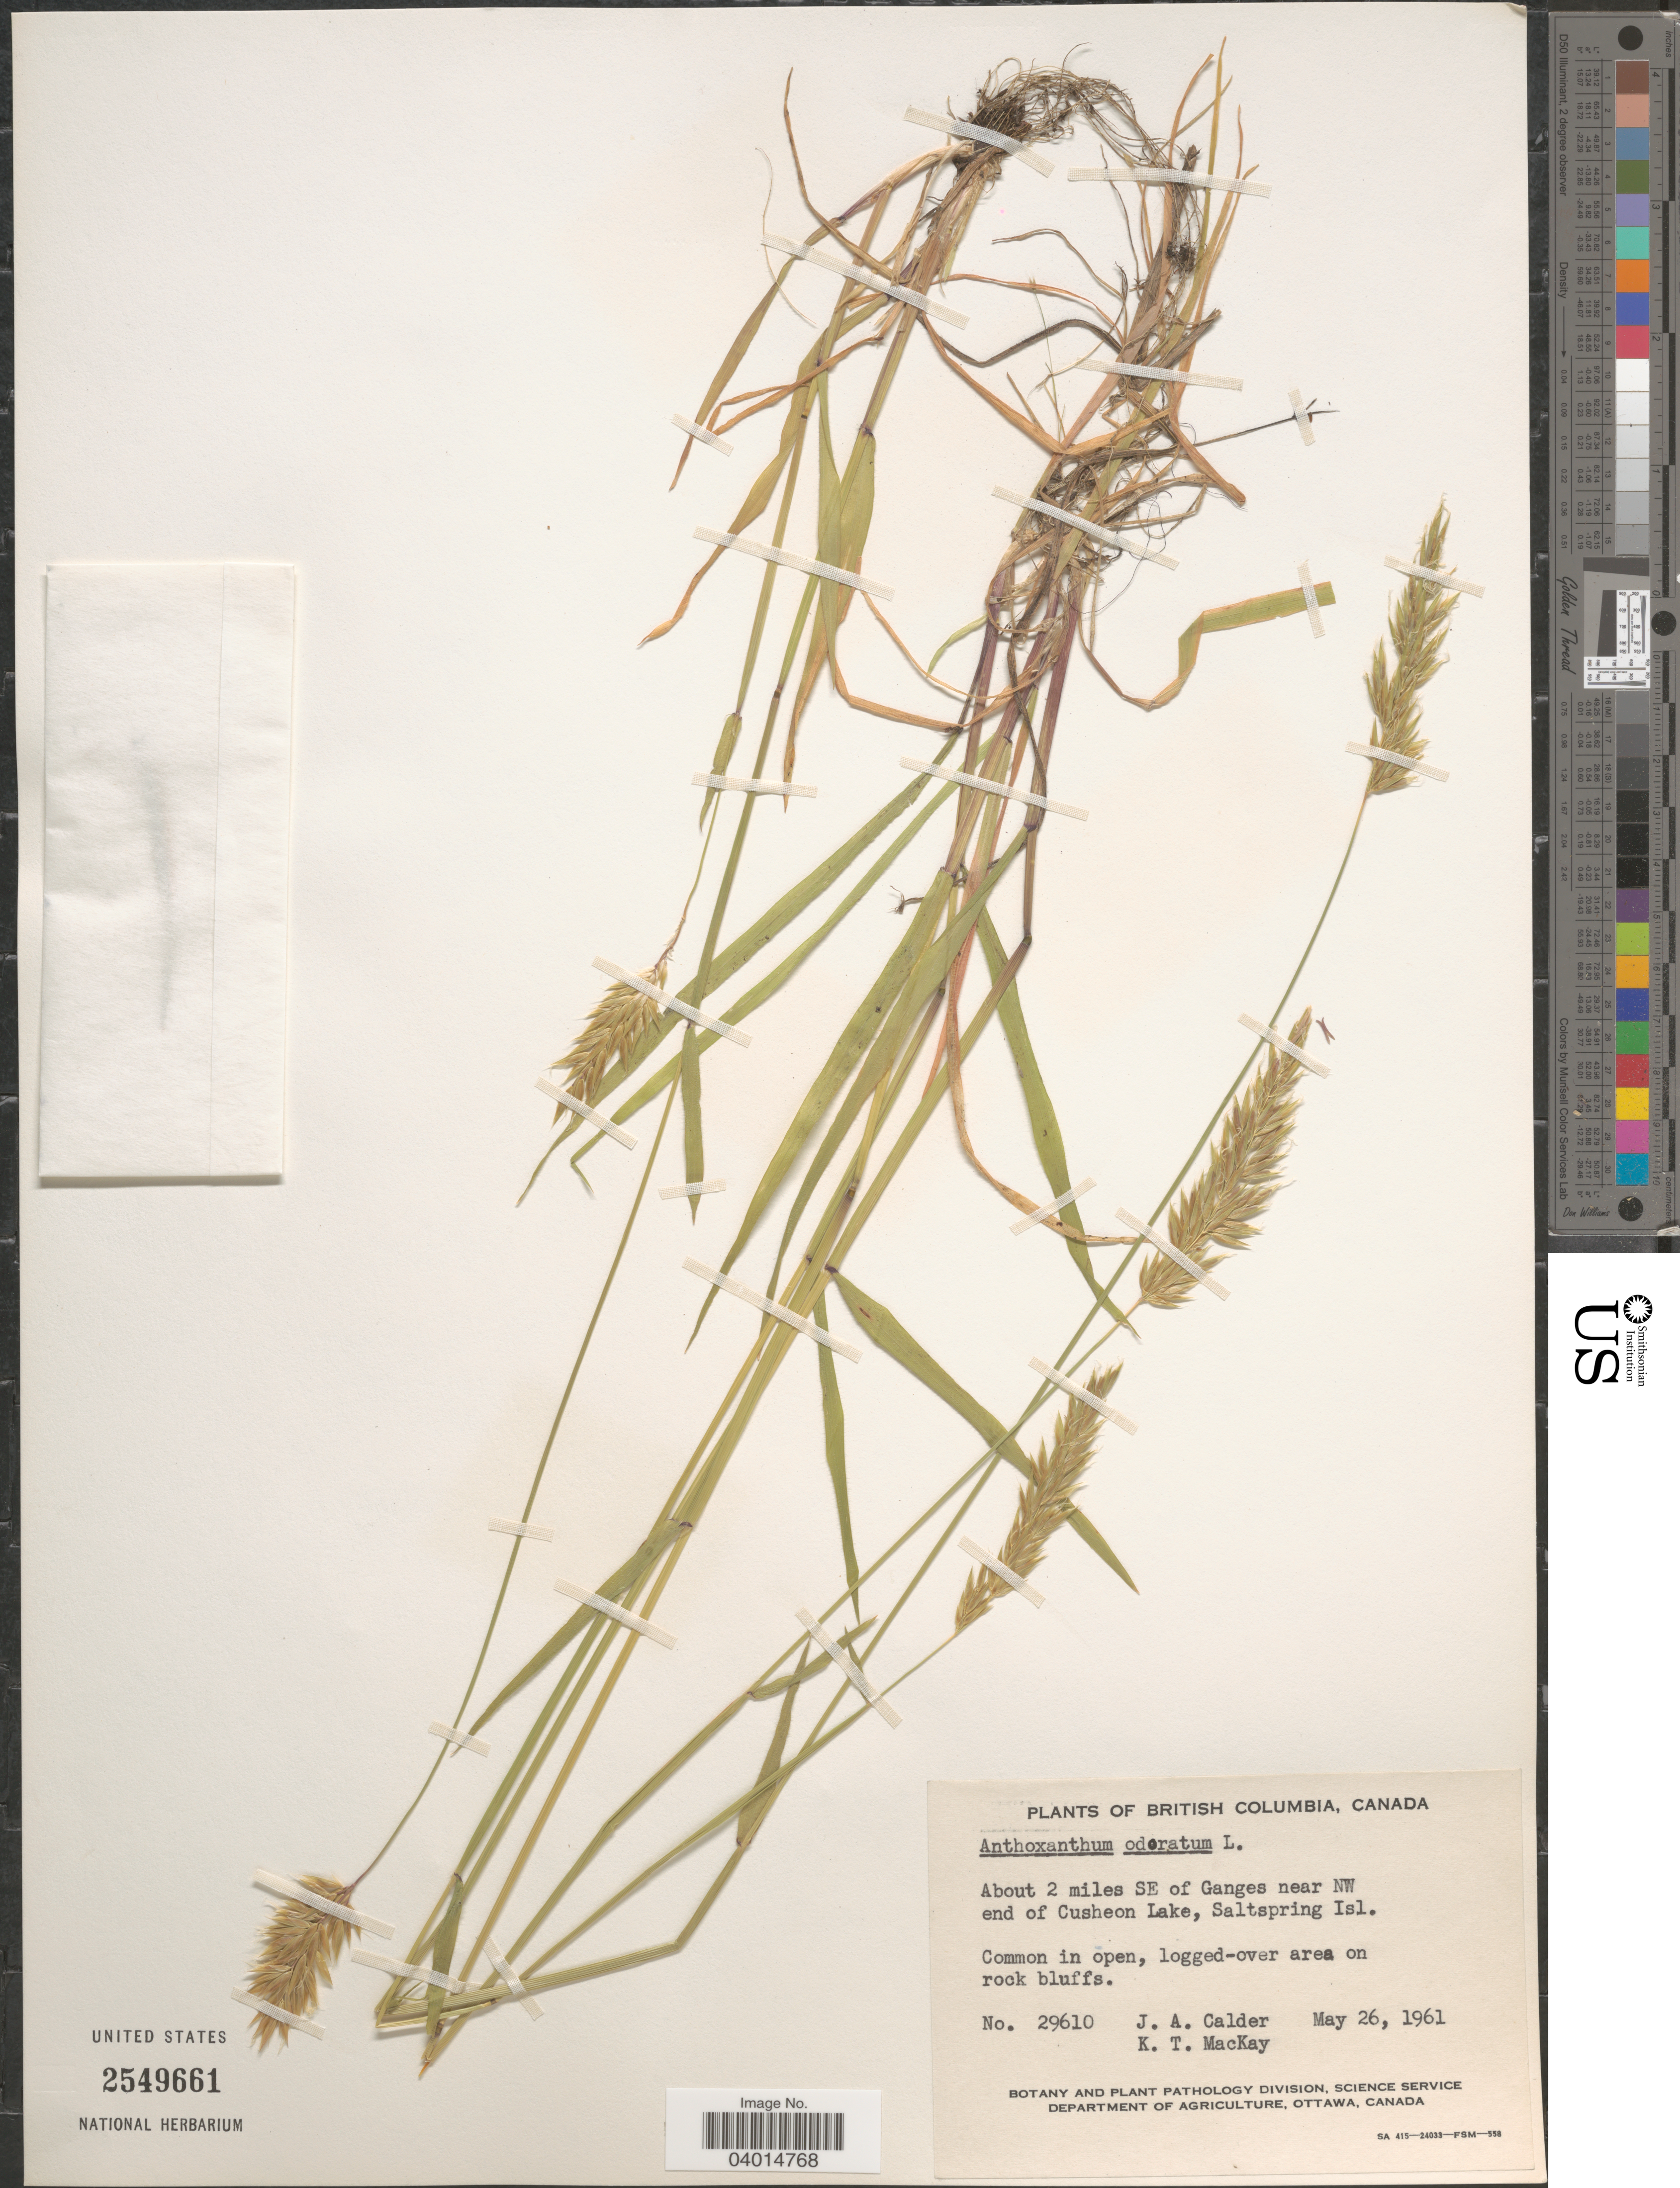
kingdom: Plantae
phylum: Tracheophyta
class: Liliopsida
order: Poales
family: Poaceae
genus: Anthoxanthum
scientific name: Anthoxanthum odoratum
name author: L.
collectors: J. A. Calder & K. T. Mackay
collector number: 29610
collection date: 1961-05-26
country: Canada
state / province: British Columbia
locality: About 2 miles SE of Ganges near NW end of Cusheon Lake, Saltspring Isl.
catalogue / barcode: US 2549661